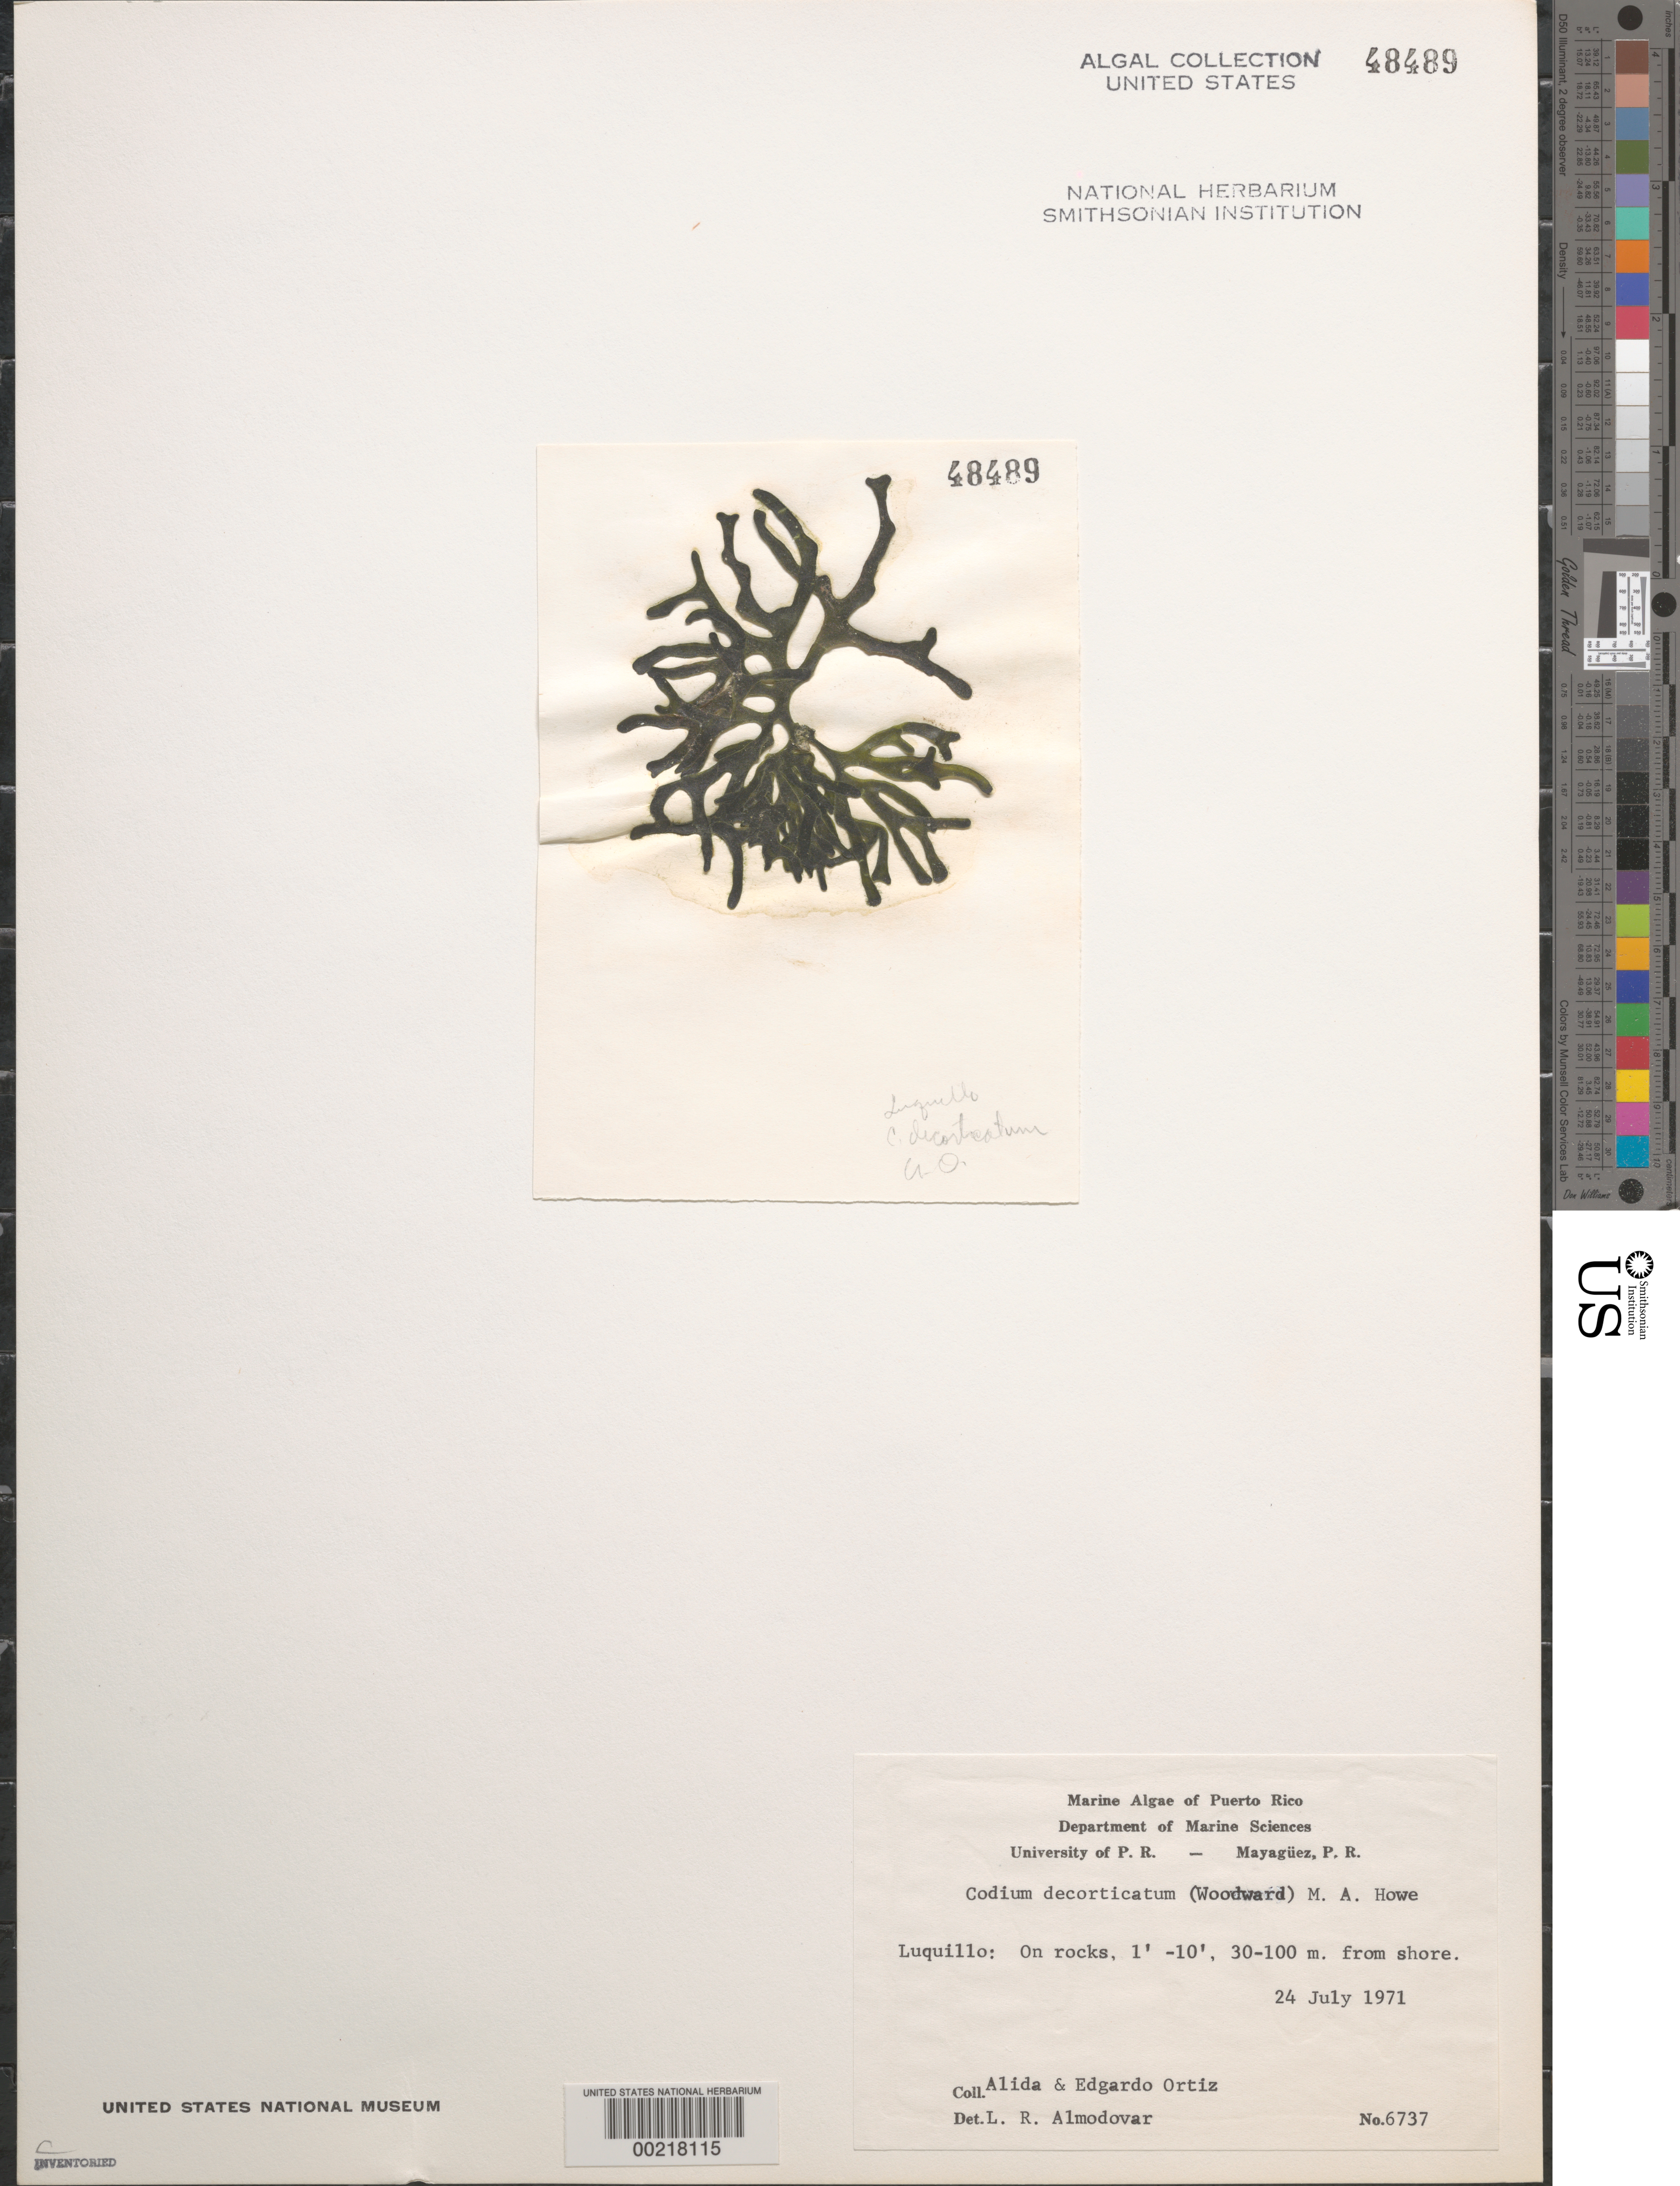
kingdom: Plantae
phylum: Chlorophyta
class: Ulvophyceae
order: Bryopsidales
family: Codiaceae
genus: Codium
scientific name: Codium decorticatum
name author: (Woodw.) M. Howe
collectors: Alida Ortiz & E. Ortiz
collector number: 6737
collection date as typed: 24 Jul 1971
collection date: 1971-07-24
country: Puerto Rico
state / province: Luquillo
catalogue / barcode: US 48489